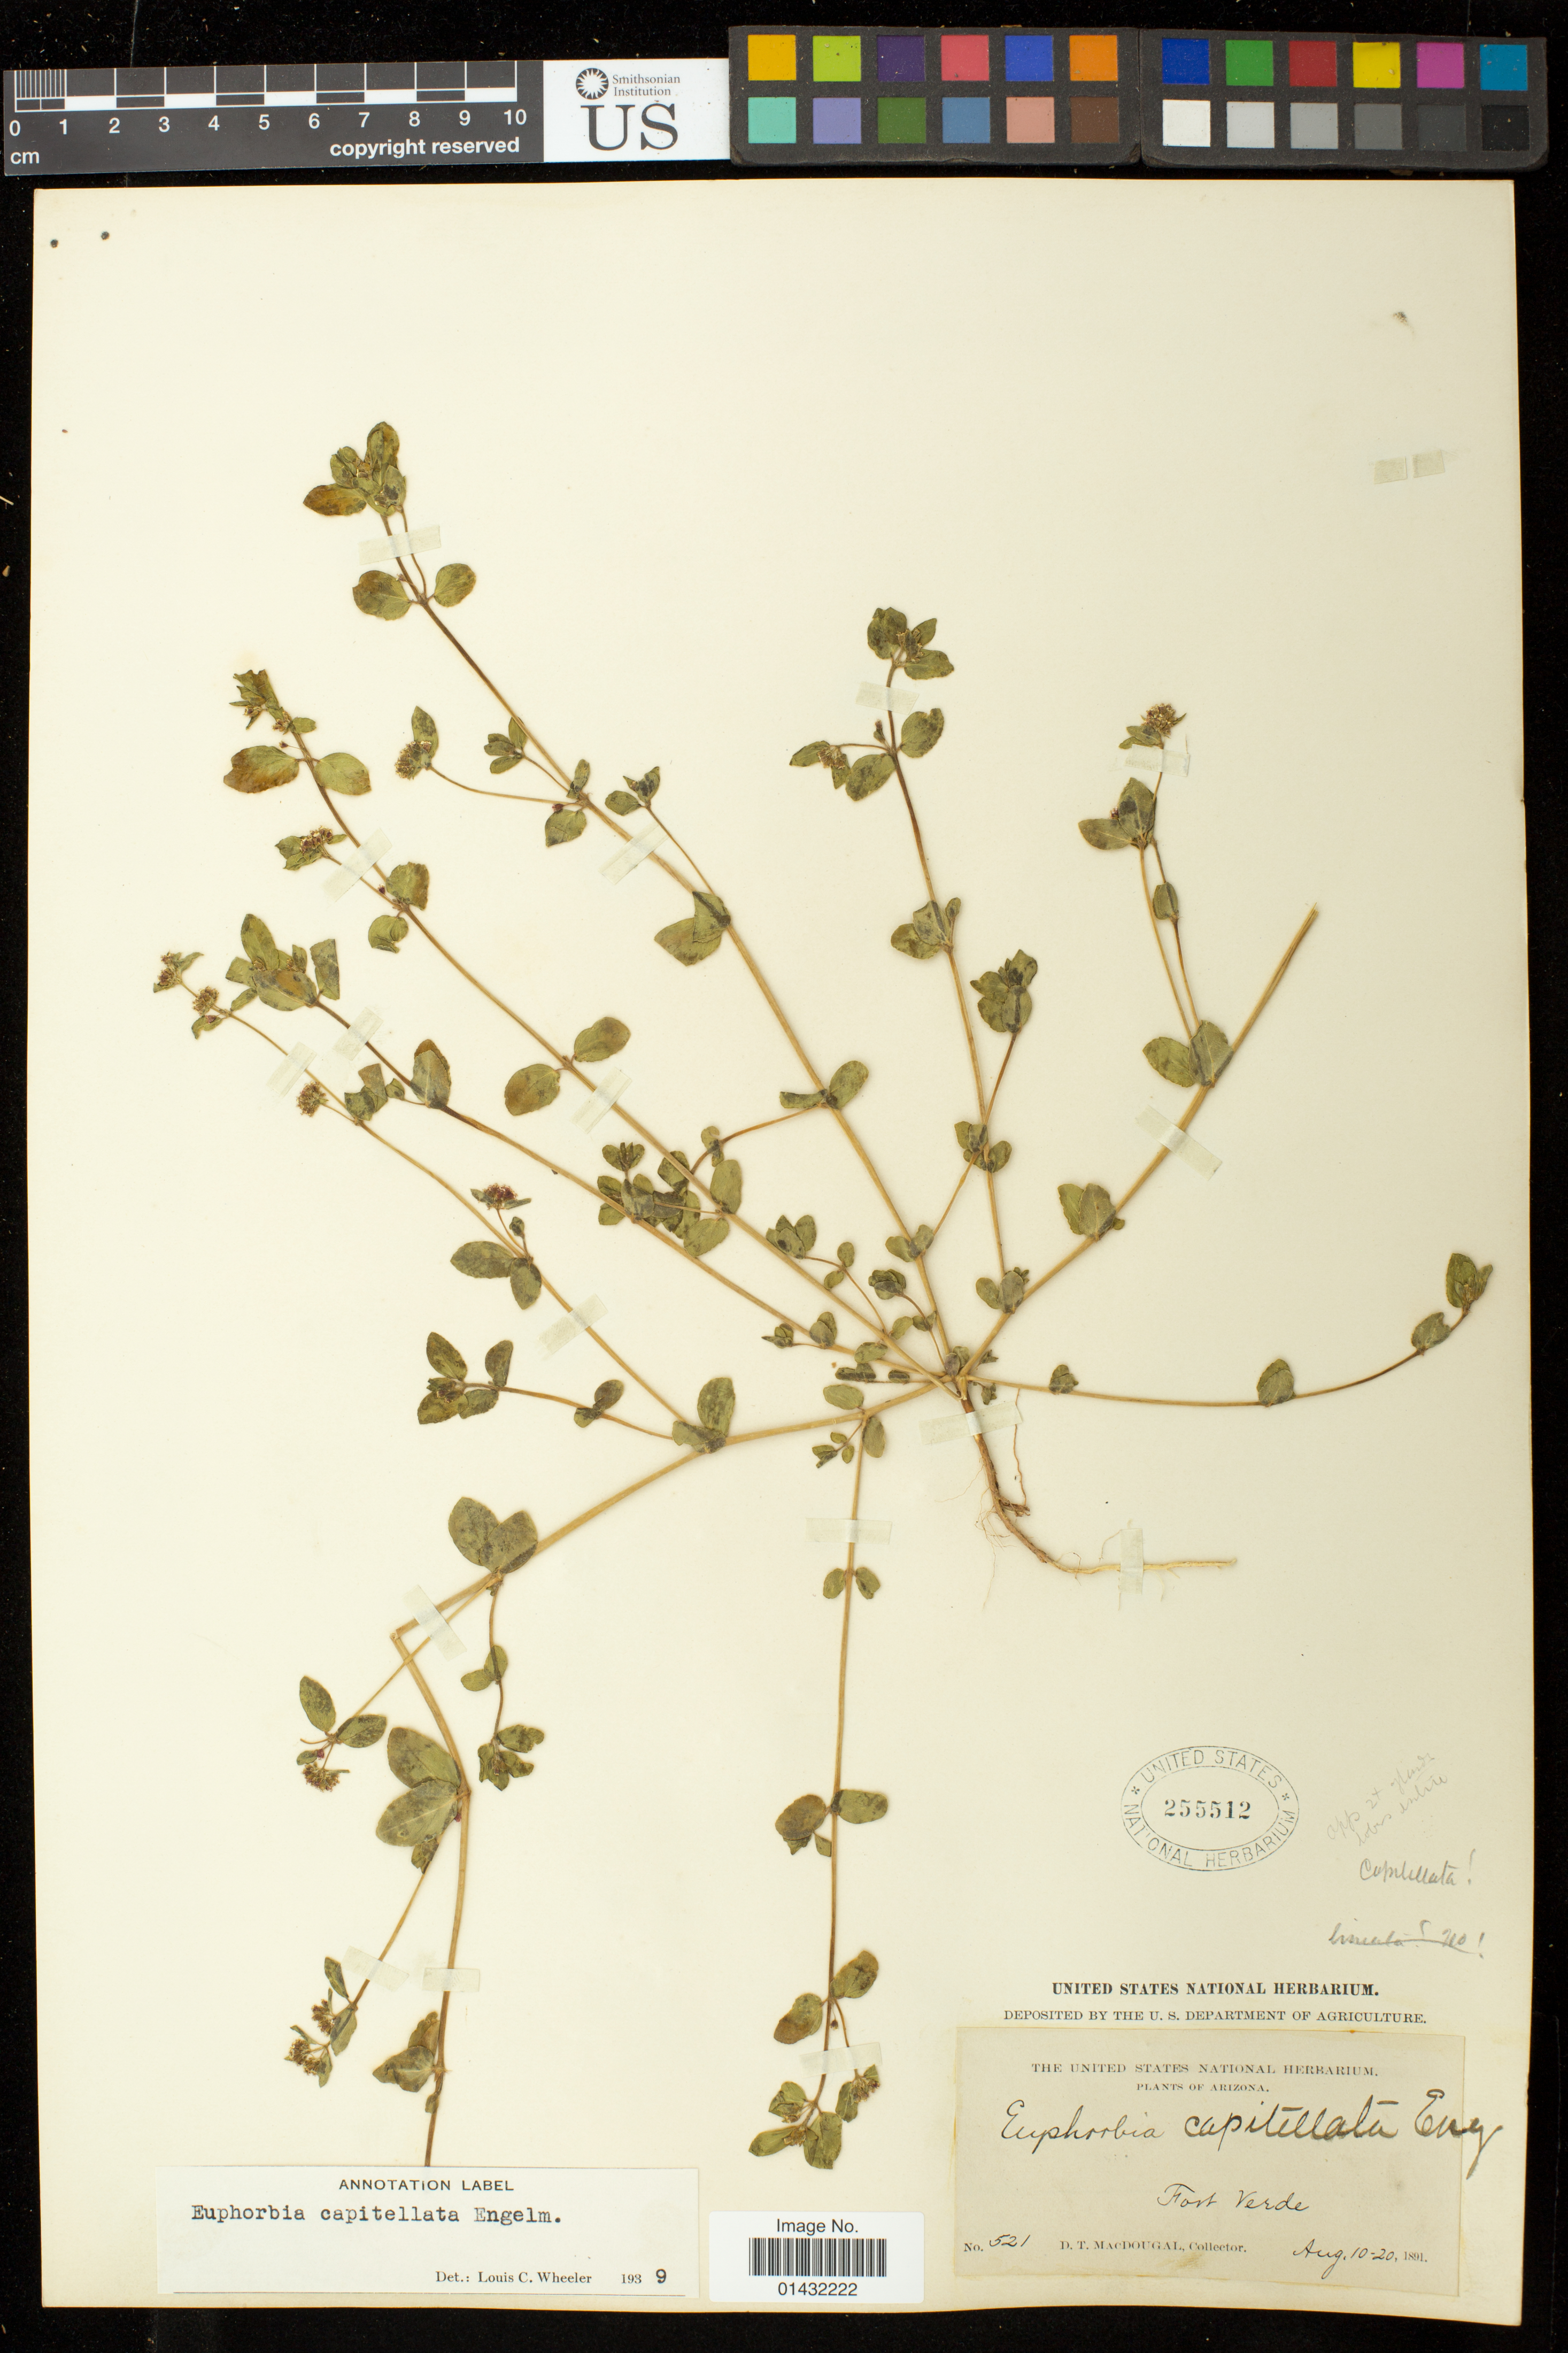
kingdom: Plantae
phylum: Tracheophyta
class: Magnoliopsida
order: Malpighiales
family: Euphorbiaceae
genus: Euphorbia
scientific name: Euphorbia capitellata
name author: Engelm. in Emory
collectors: D. T. MacDougal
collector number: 521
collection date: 1891-08-10/1891-08-20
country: United States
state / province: Arizona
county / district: Yavapai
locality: Fort Verde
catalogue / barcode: US 255512